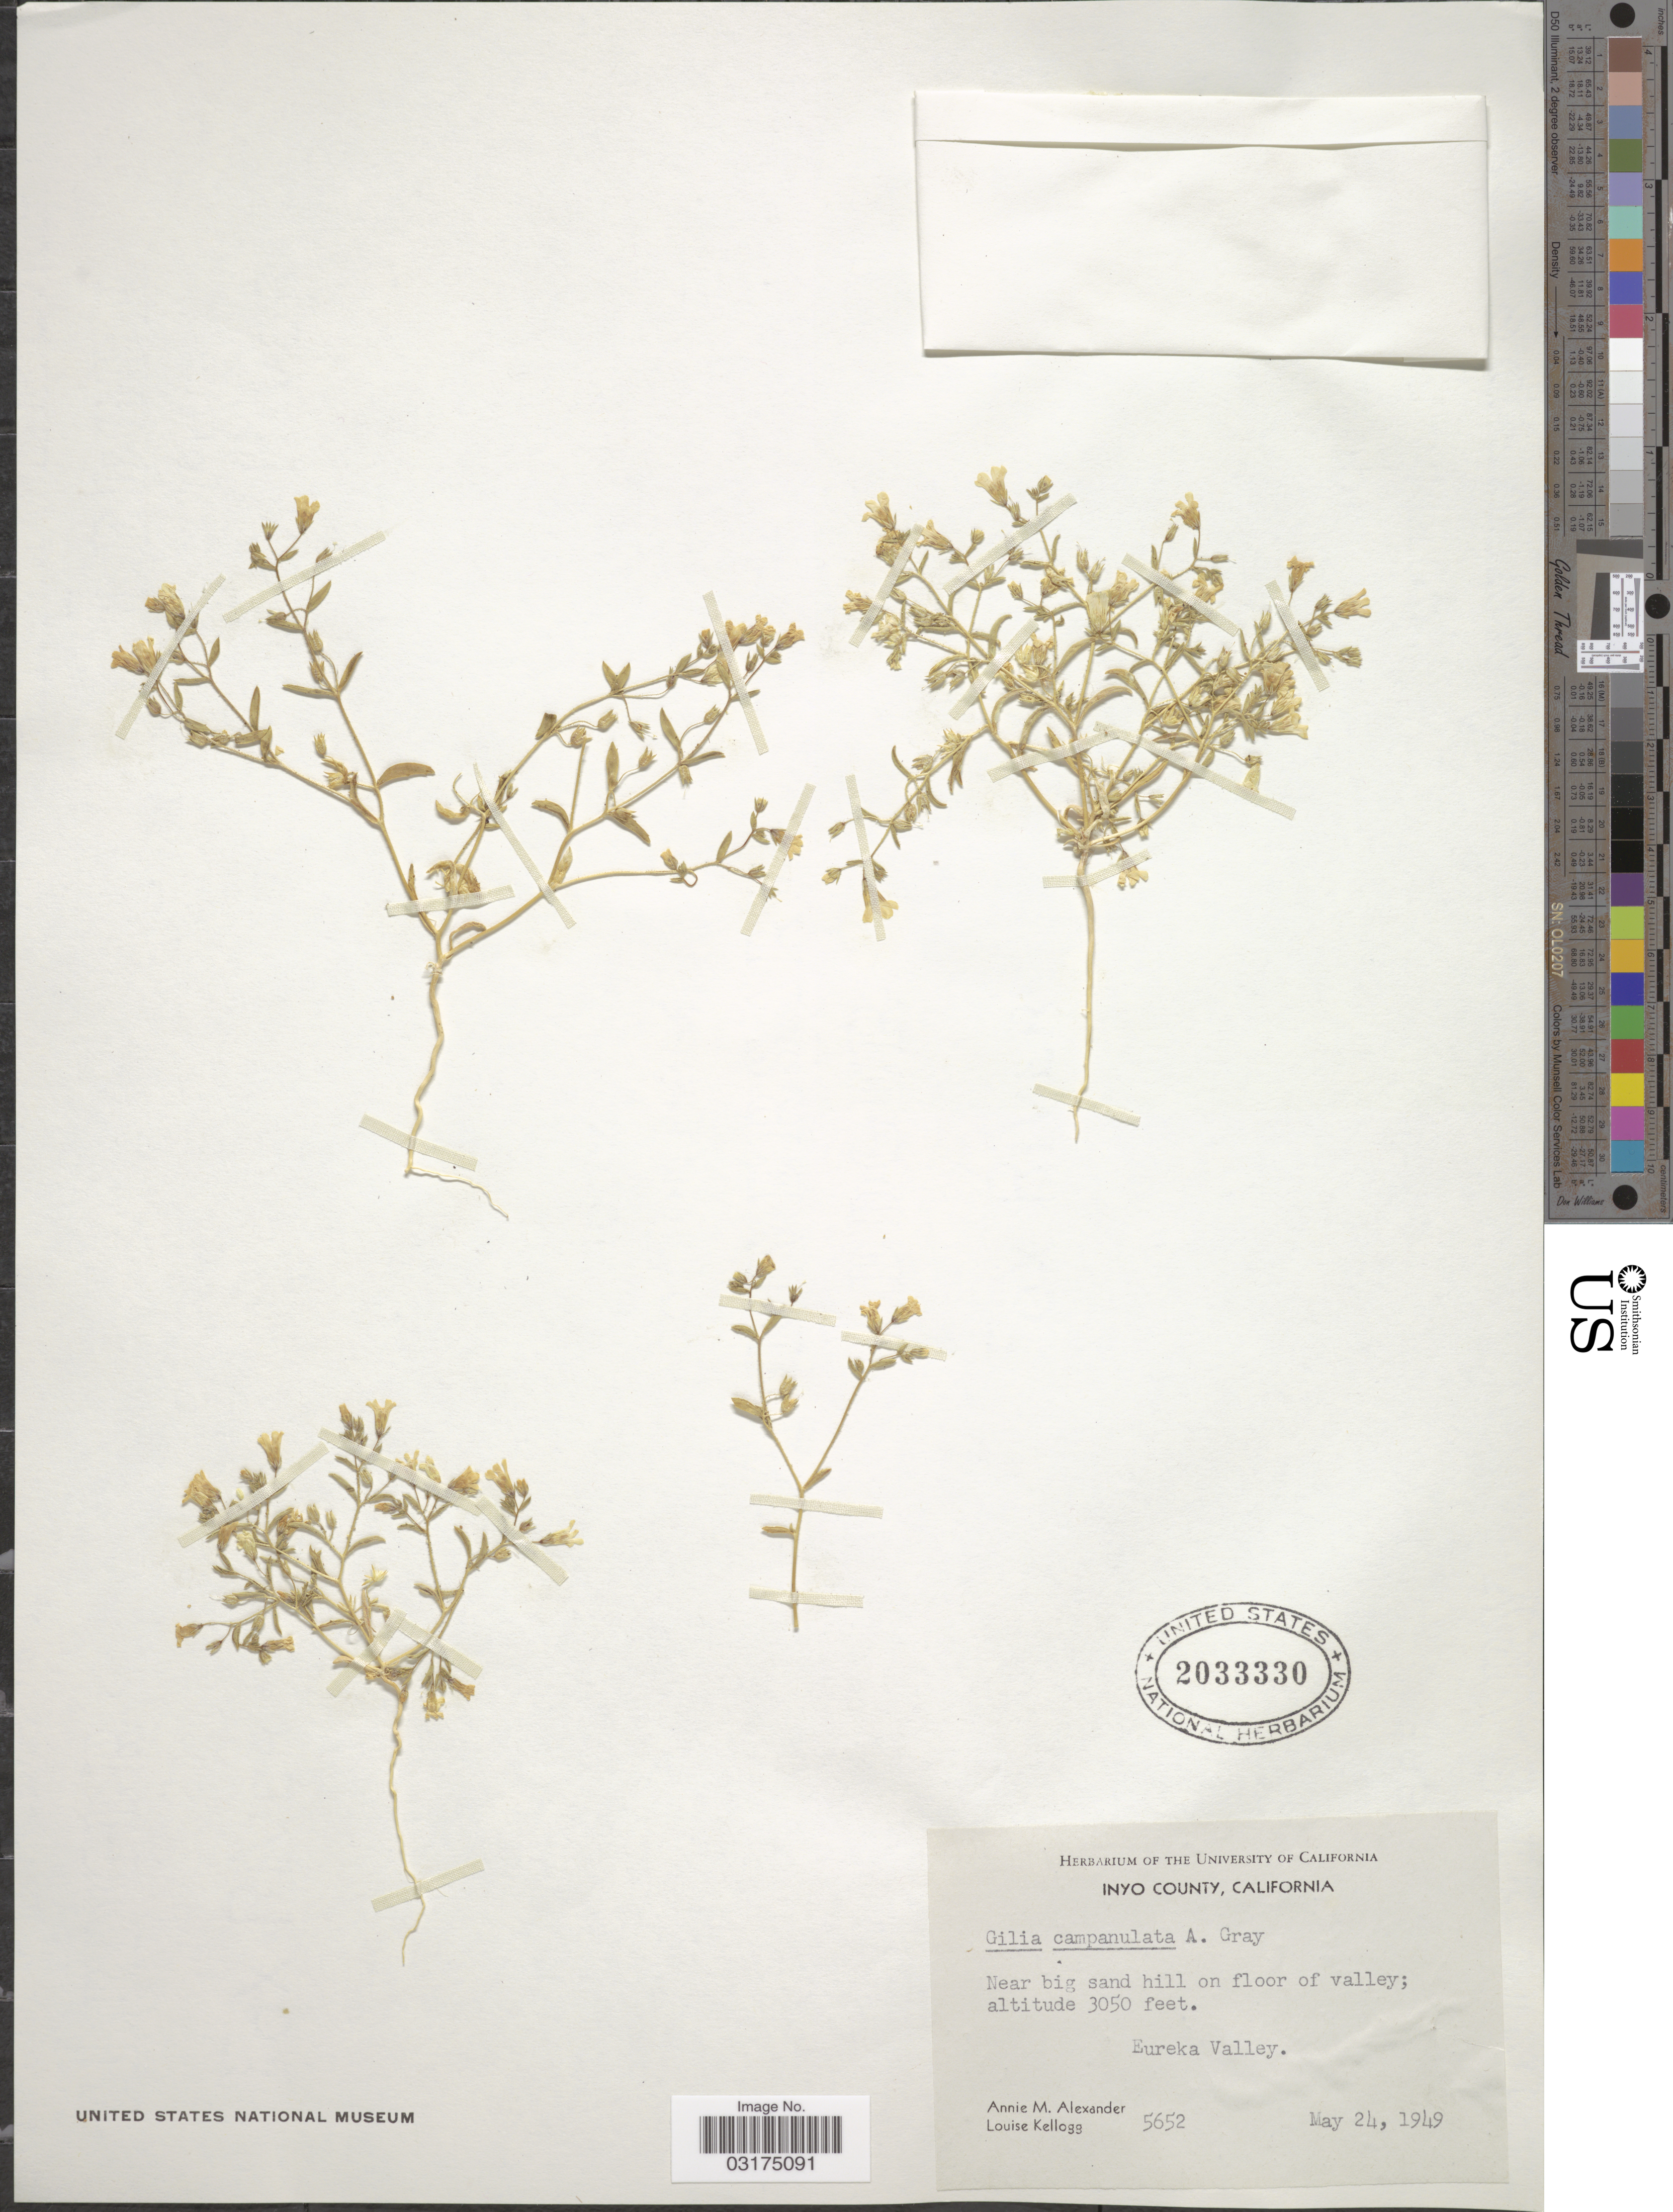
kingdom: Plantae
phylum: Tracheophyta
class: Magnoliopsida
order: Ericales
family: Polemoniaceae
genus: Linanthus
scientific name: Linanthus campanulatus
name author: (A. Gray) J.M. Porter & L.A. Johnson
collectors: A. M. Alexander & L. Kellogg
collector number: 5652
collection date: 1949-05-24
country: United States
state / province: California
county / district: Inyo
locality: Inyo County, Near big sand hill on floor of valley; Eureka Valley.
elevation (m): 930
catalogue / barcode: US 2033330